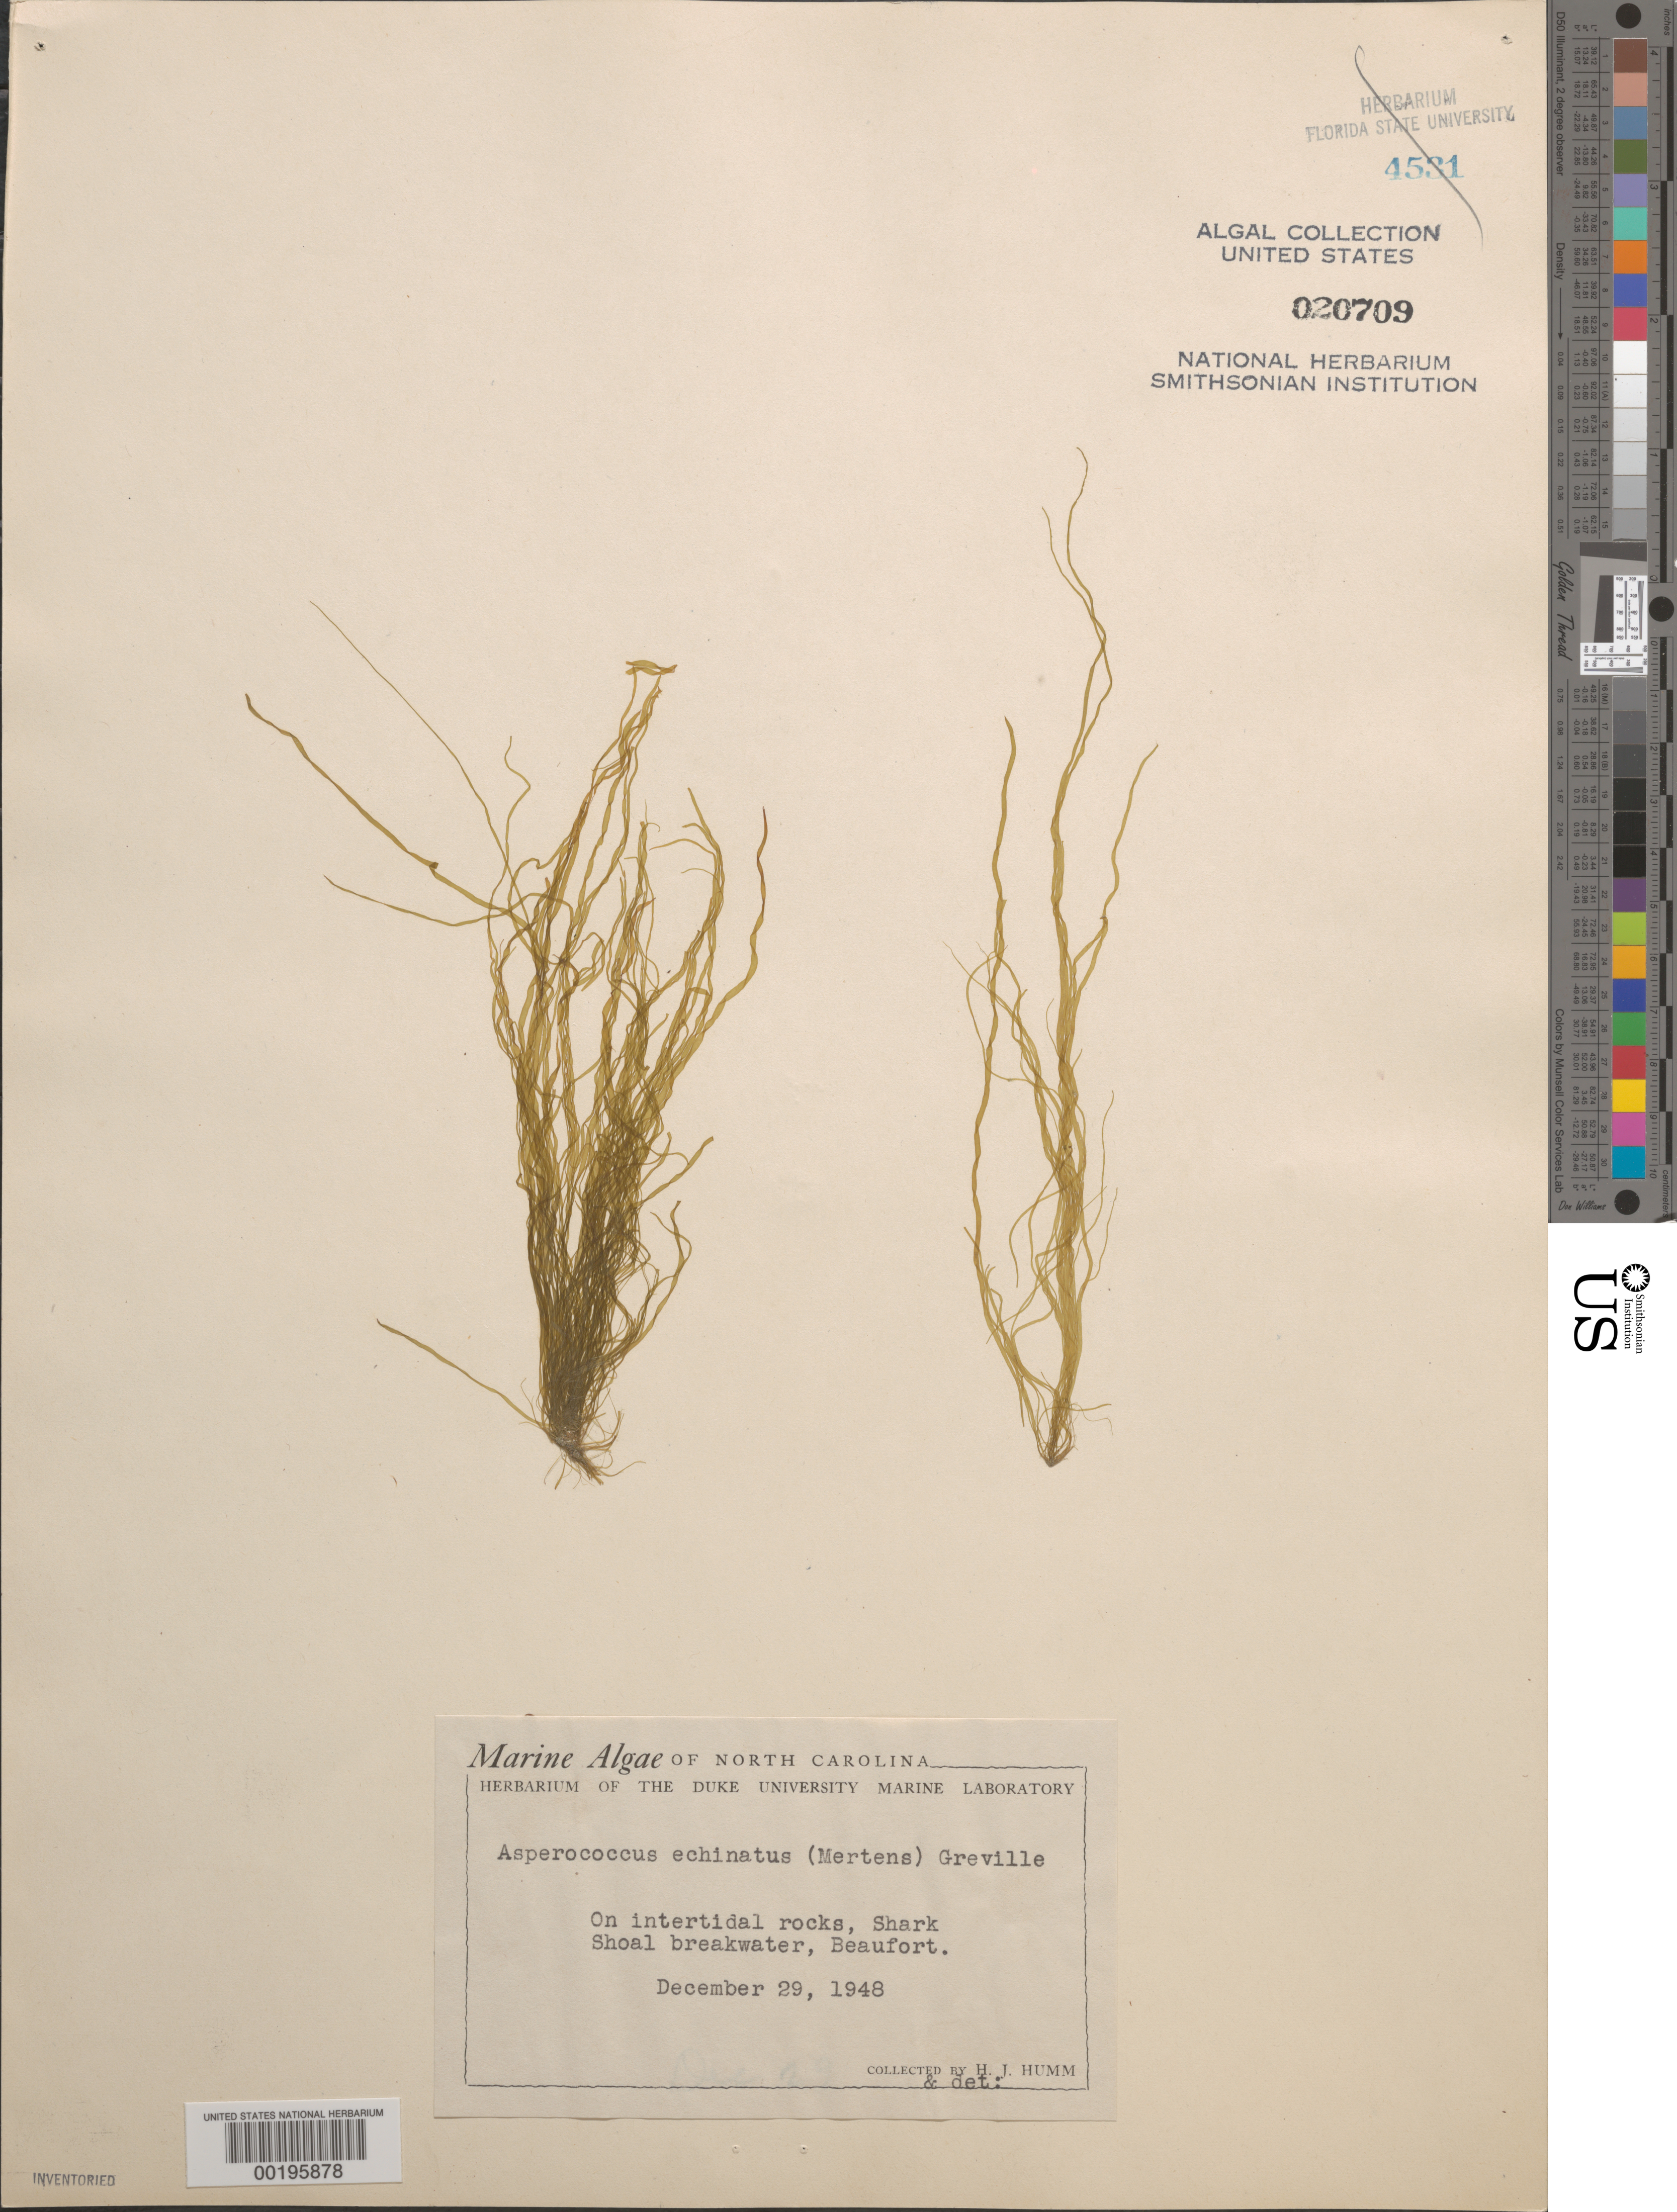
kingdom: Chromista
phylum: Ochrophyta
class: Phaeophyceae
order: Ectocarpales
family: Chordariaceae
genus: Asperococcus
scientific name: Asperococcus echinatus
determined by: Humm, Harold J.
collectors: H. J. Humm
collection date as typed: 29 Dec 1948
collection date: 1948-12-29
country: United States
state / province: North Carolina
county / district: Carteret County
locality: Beaufort, Shark Shoal breakwater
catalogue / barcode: US 20709